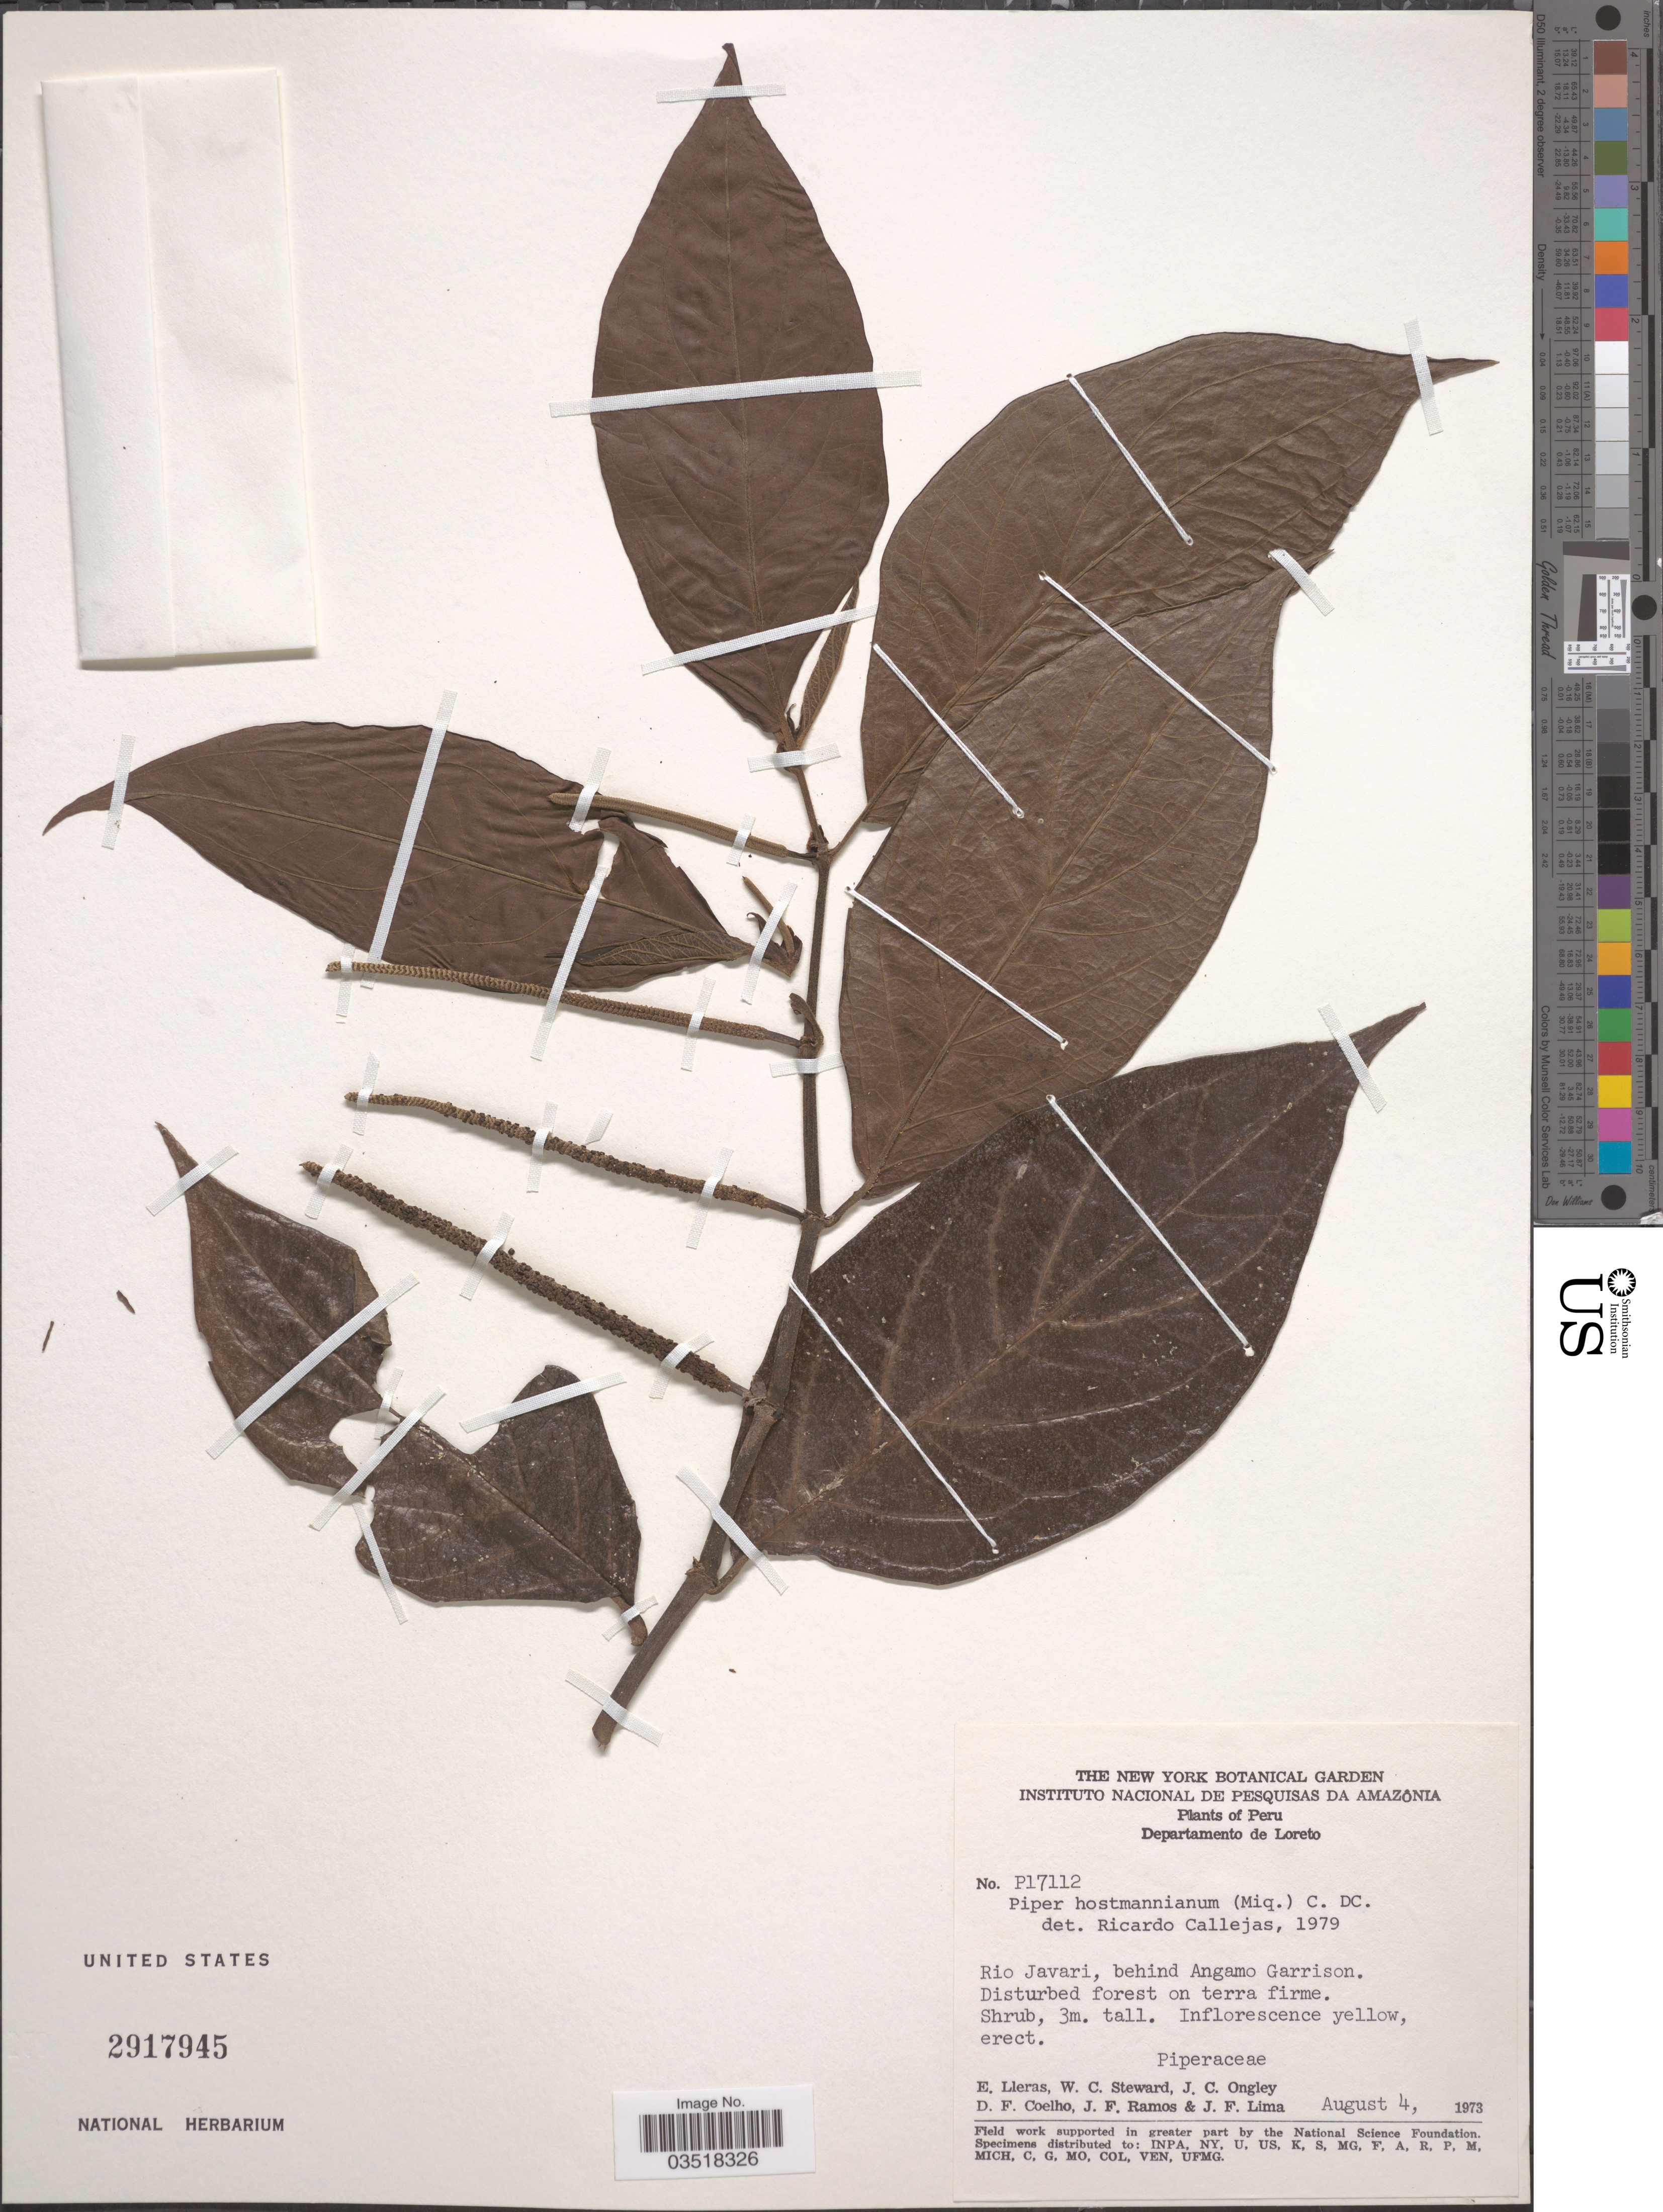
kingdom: Plantae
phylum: Tracheophyta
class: Magnoliopsida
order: Piperales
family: Piperaceae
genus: Piper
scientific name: Piper hostmannianum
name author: (Miq.) C. DC.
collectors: E. Lleras, W. C. Steward, J. C. Ongley, D. F. Coêlho & et al.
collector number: P17112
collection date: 1973-08-04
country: Peru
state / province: Loreto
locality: Departamento de Loreto. Rio Javari, behind Angamo Garrison.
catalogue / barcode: US 2917945